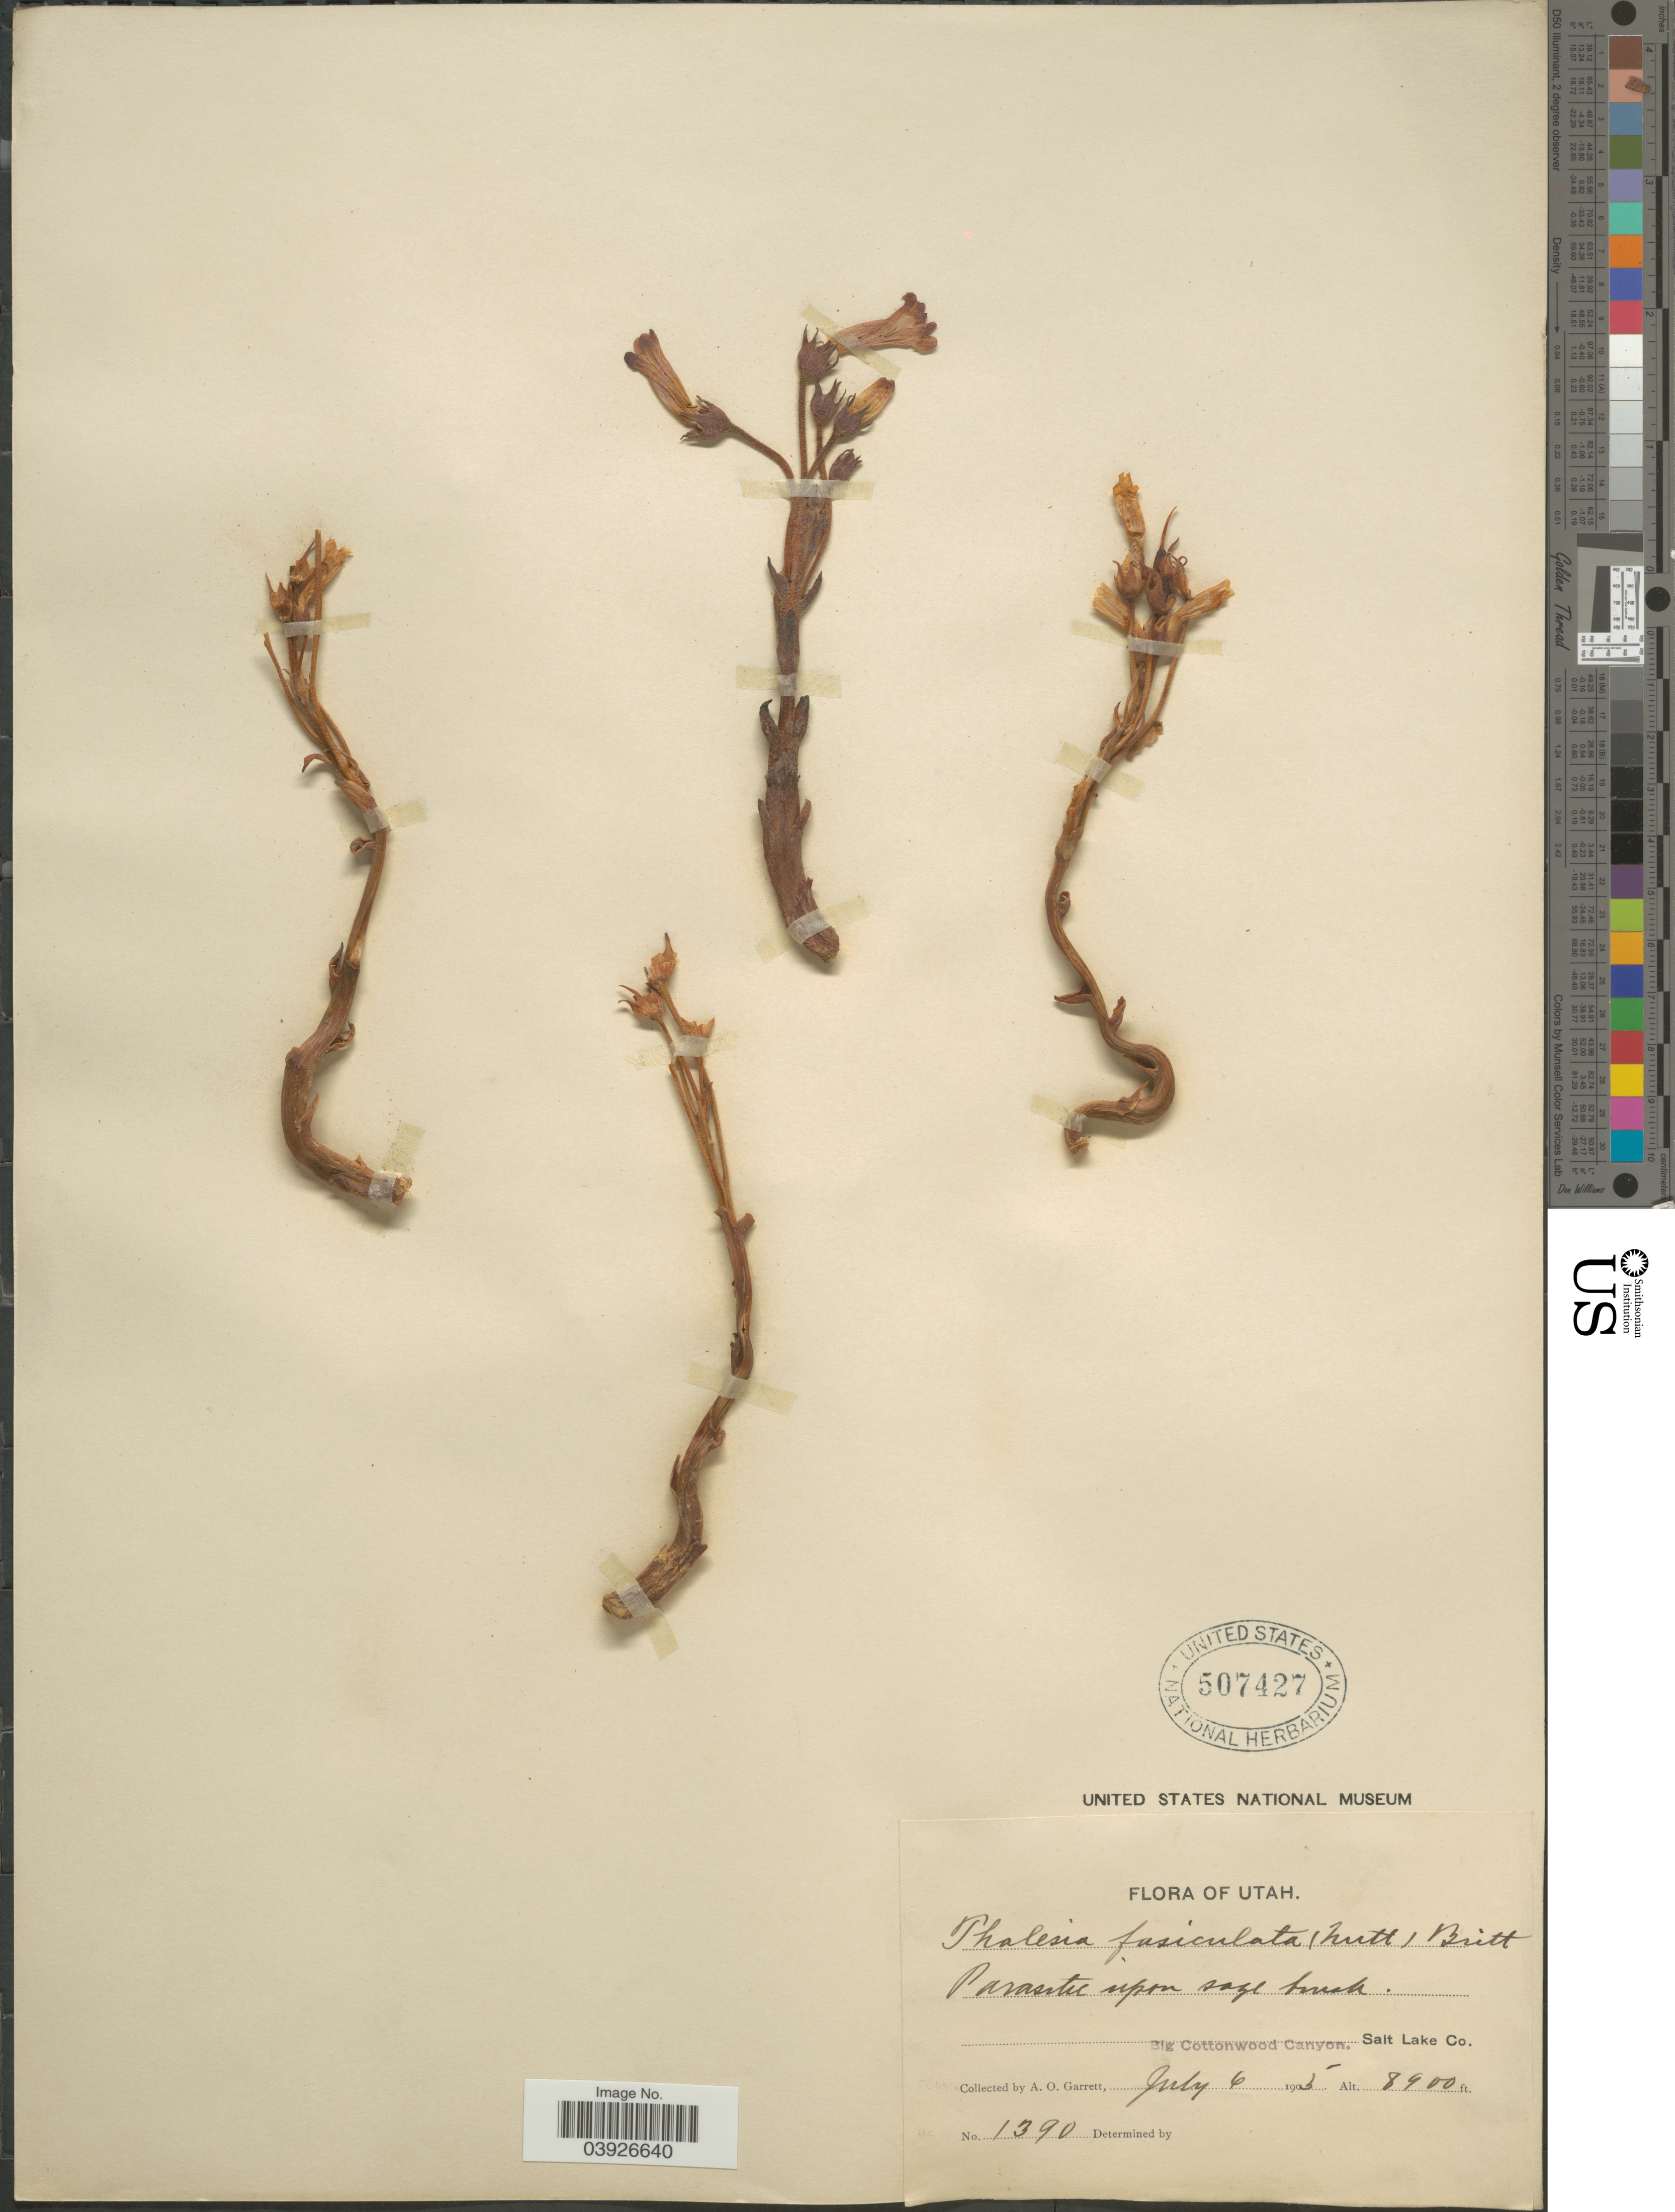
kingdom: Plantae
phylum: Tracheophyta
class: Magnoliopsida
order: Lamiales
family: Orobanchaceae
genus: Aphyllon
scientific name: Aphyllon fasciculatum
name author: (Nutt.) Torr. & A. Gray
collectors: A. O. Garrett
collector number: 1390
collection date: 1905-07-06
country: United States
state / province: Utah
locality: Big Cottonwood Canyon. Salt Lake Co.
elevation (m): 2713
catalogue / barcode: US 507427